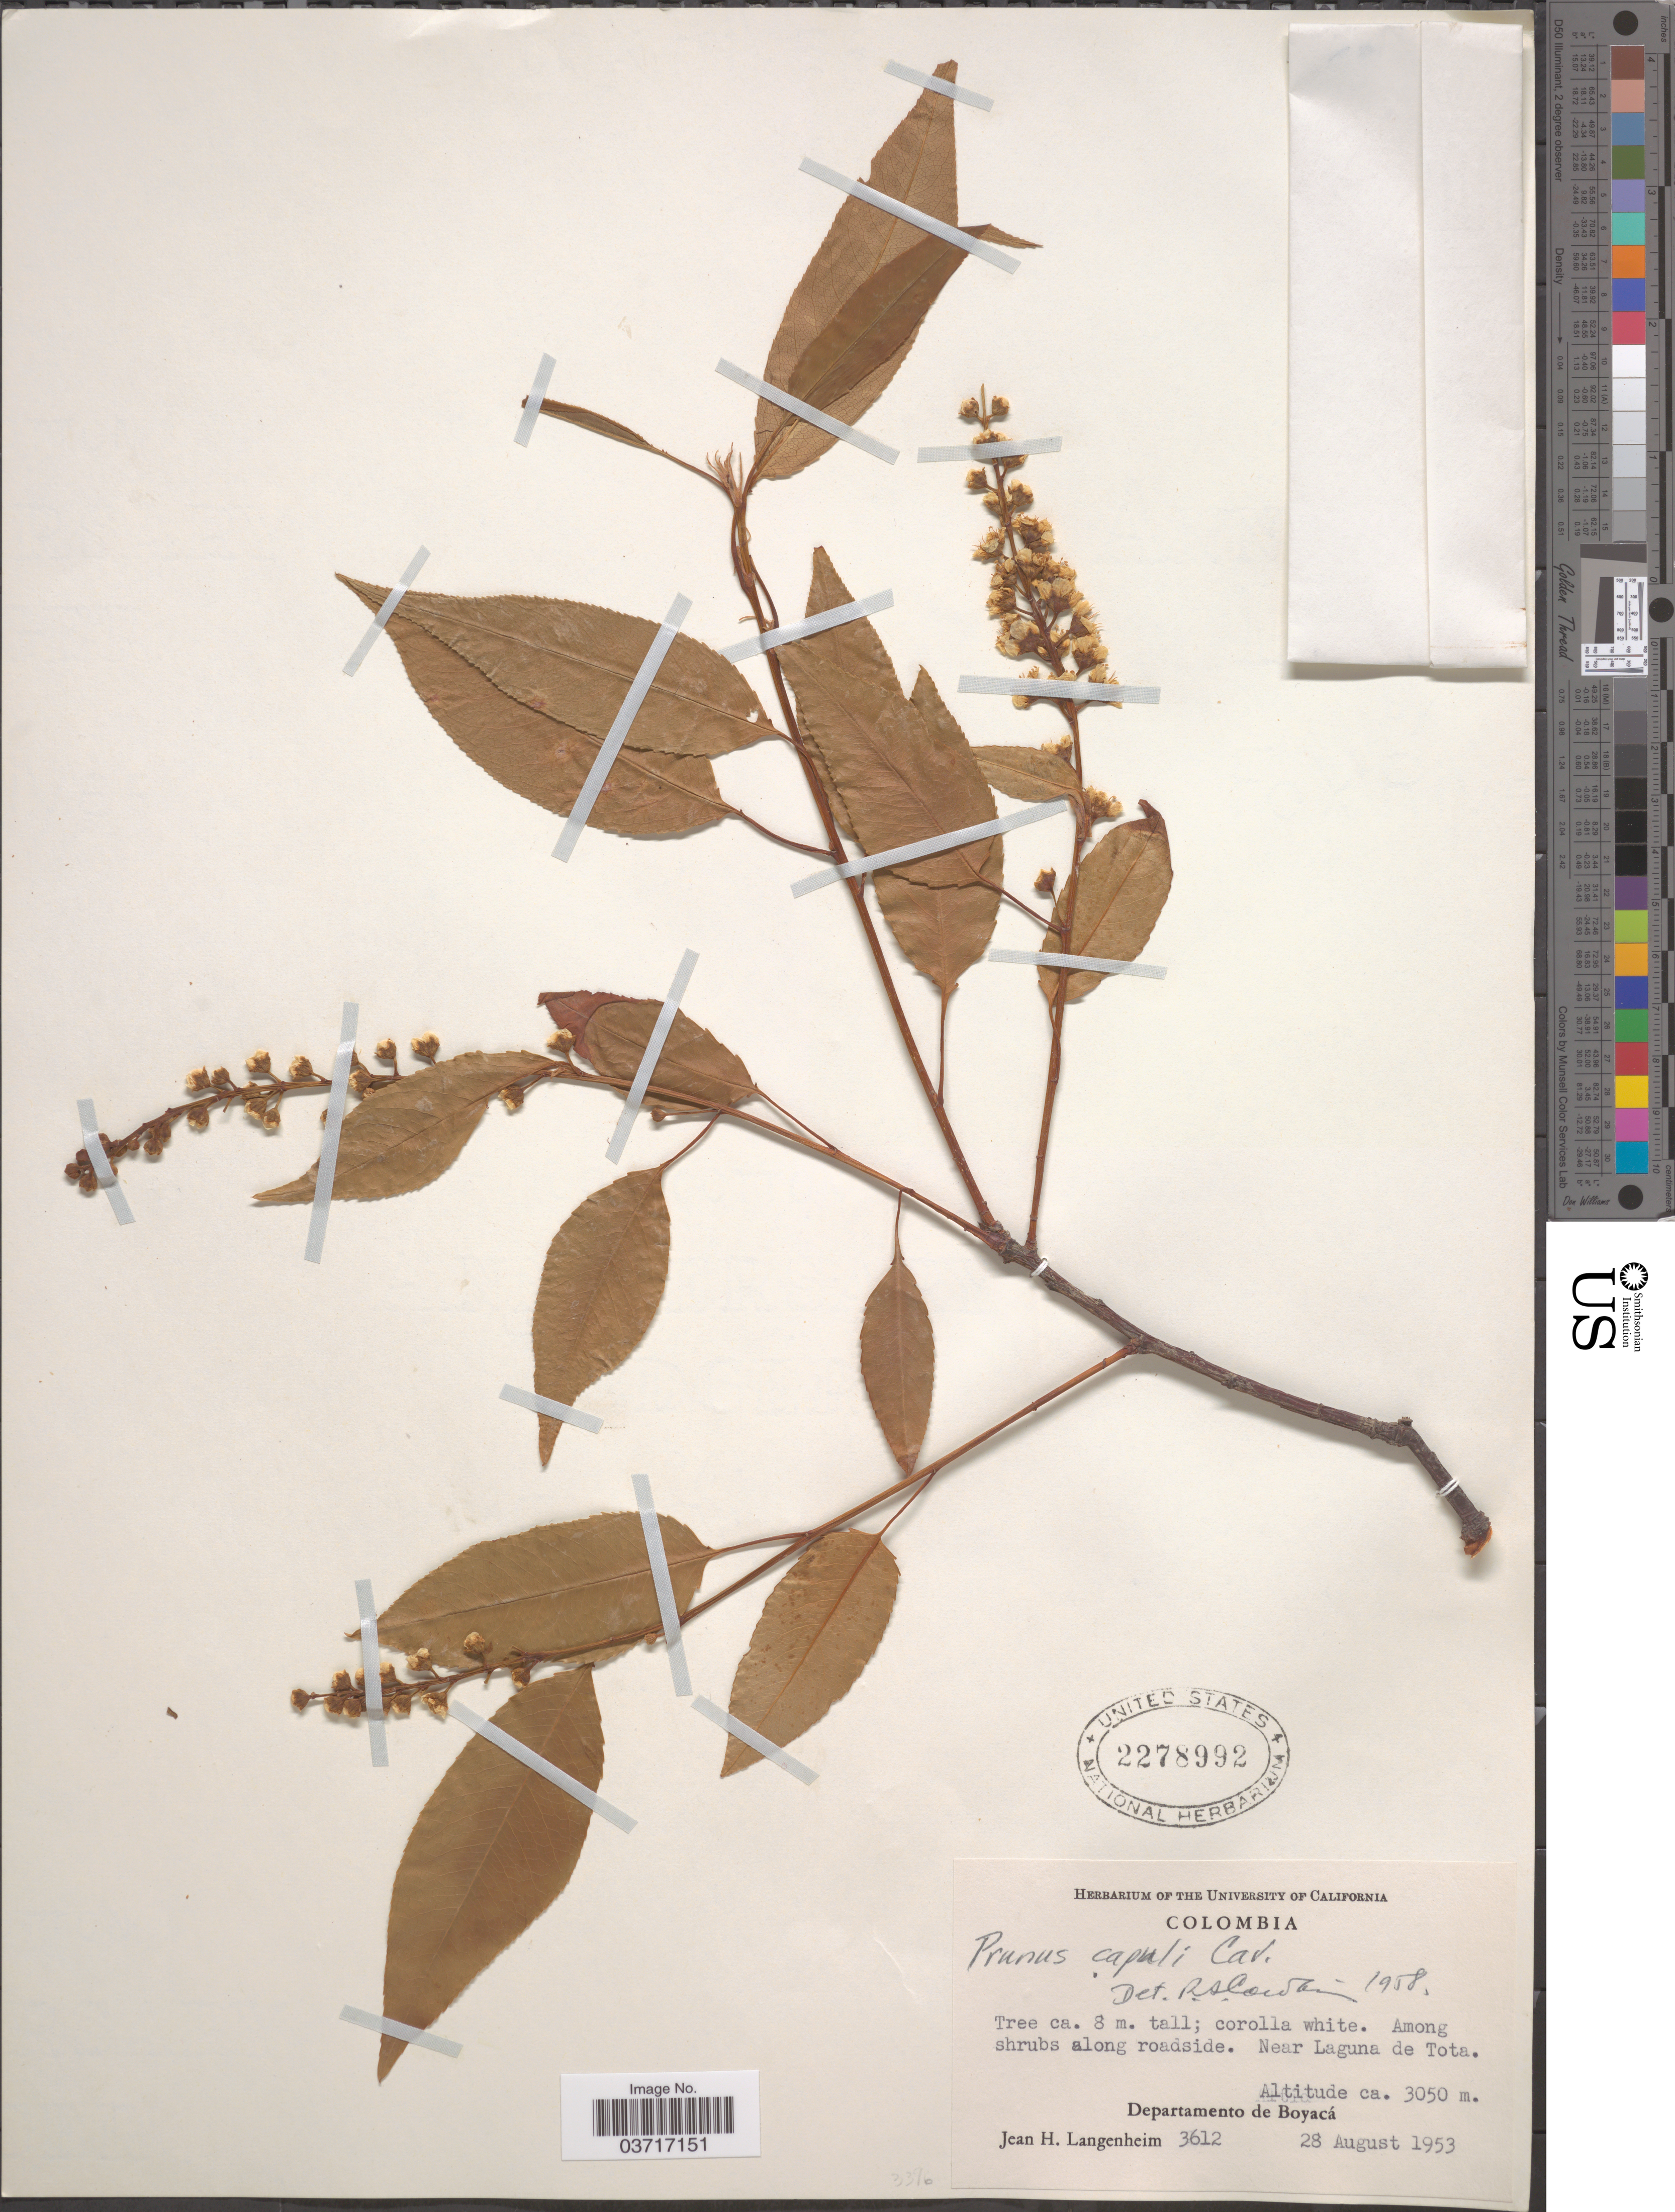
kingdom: Plantae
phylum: Tracheophyta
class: Magnoliopsida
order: Rosales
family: Rosaceae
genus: Prunus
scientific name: Prunus serotina subsp. capuli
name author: (Cav. ex Spreng.) McVaugh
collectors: J. H. Langenheim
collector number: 3612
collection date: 1953-08-28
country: Colombia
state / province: Boyacá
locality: Among shrubs along roadside. Near Laguna de Tota. Departamento de Boyacá.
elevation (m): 3050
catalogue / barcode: US 2278992